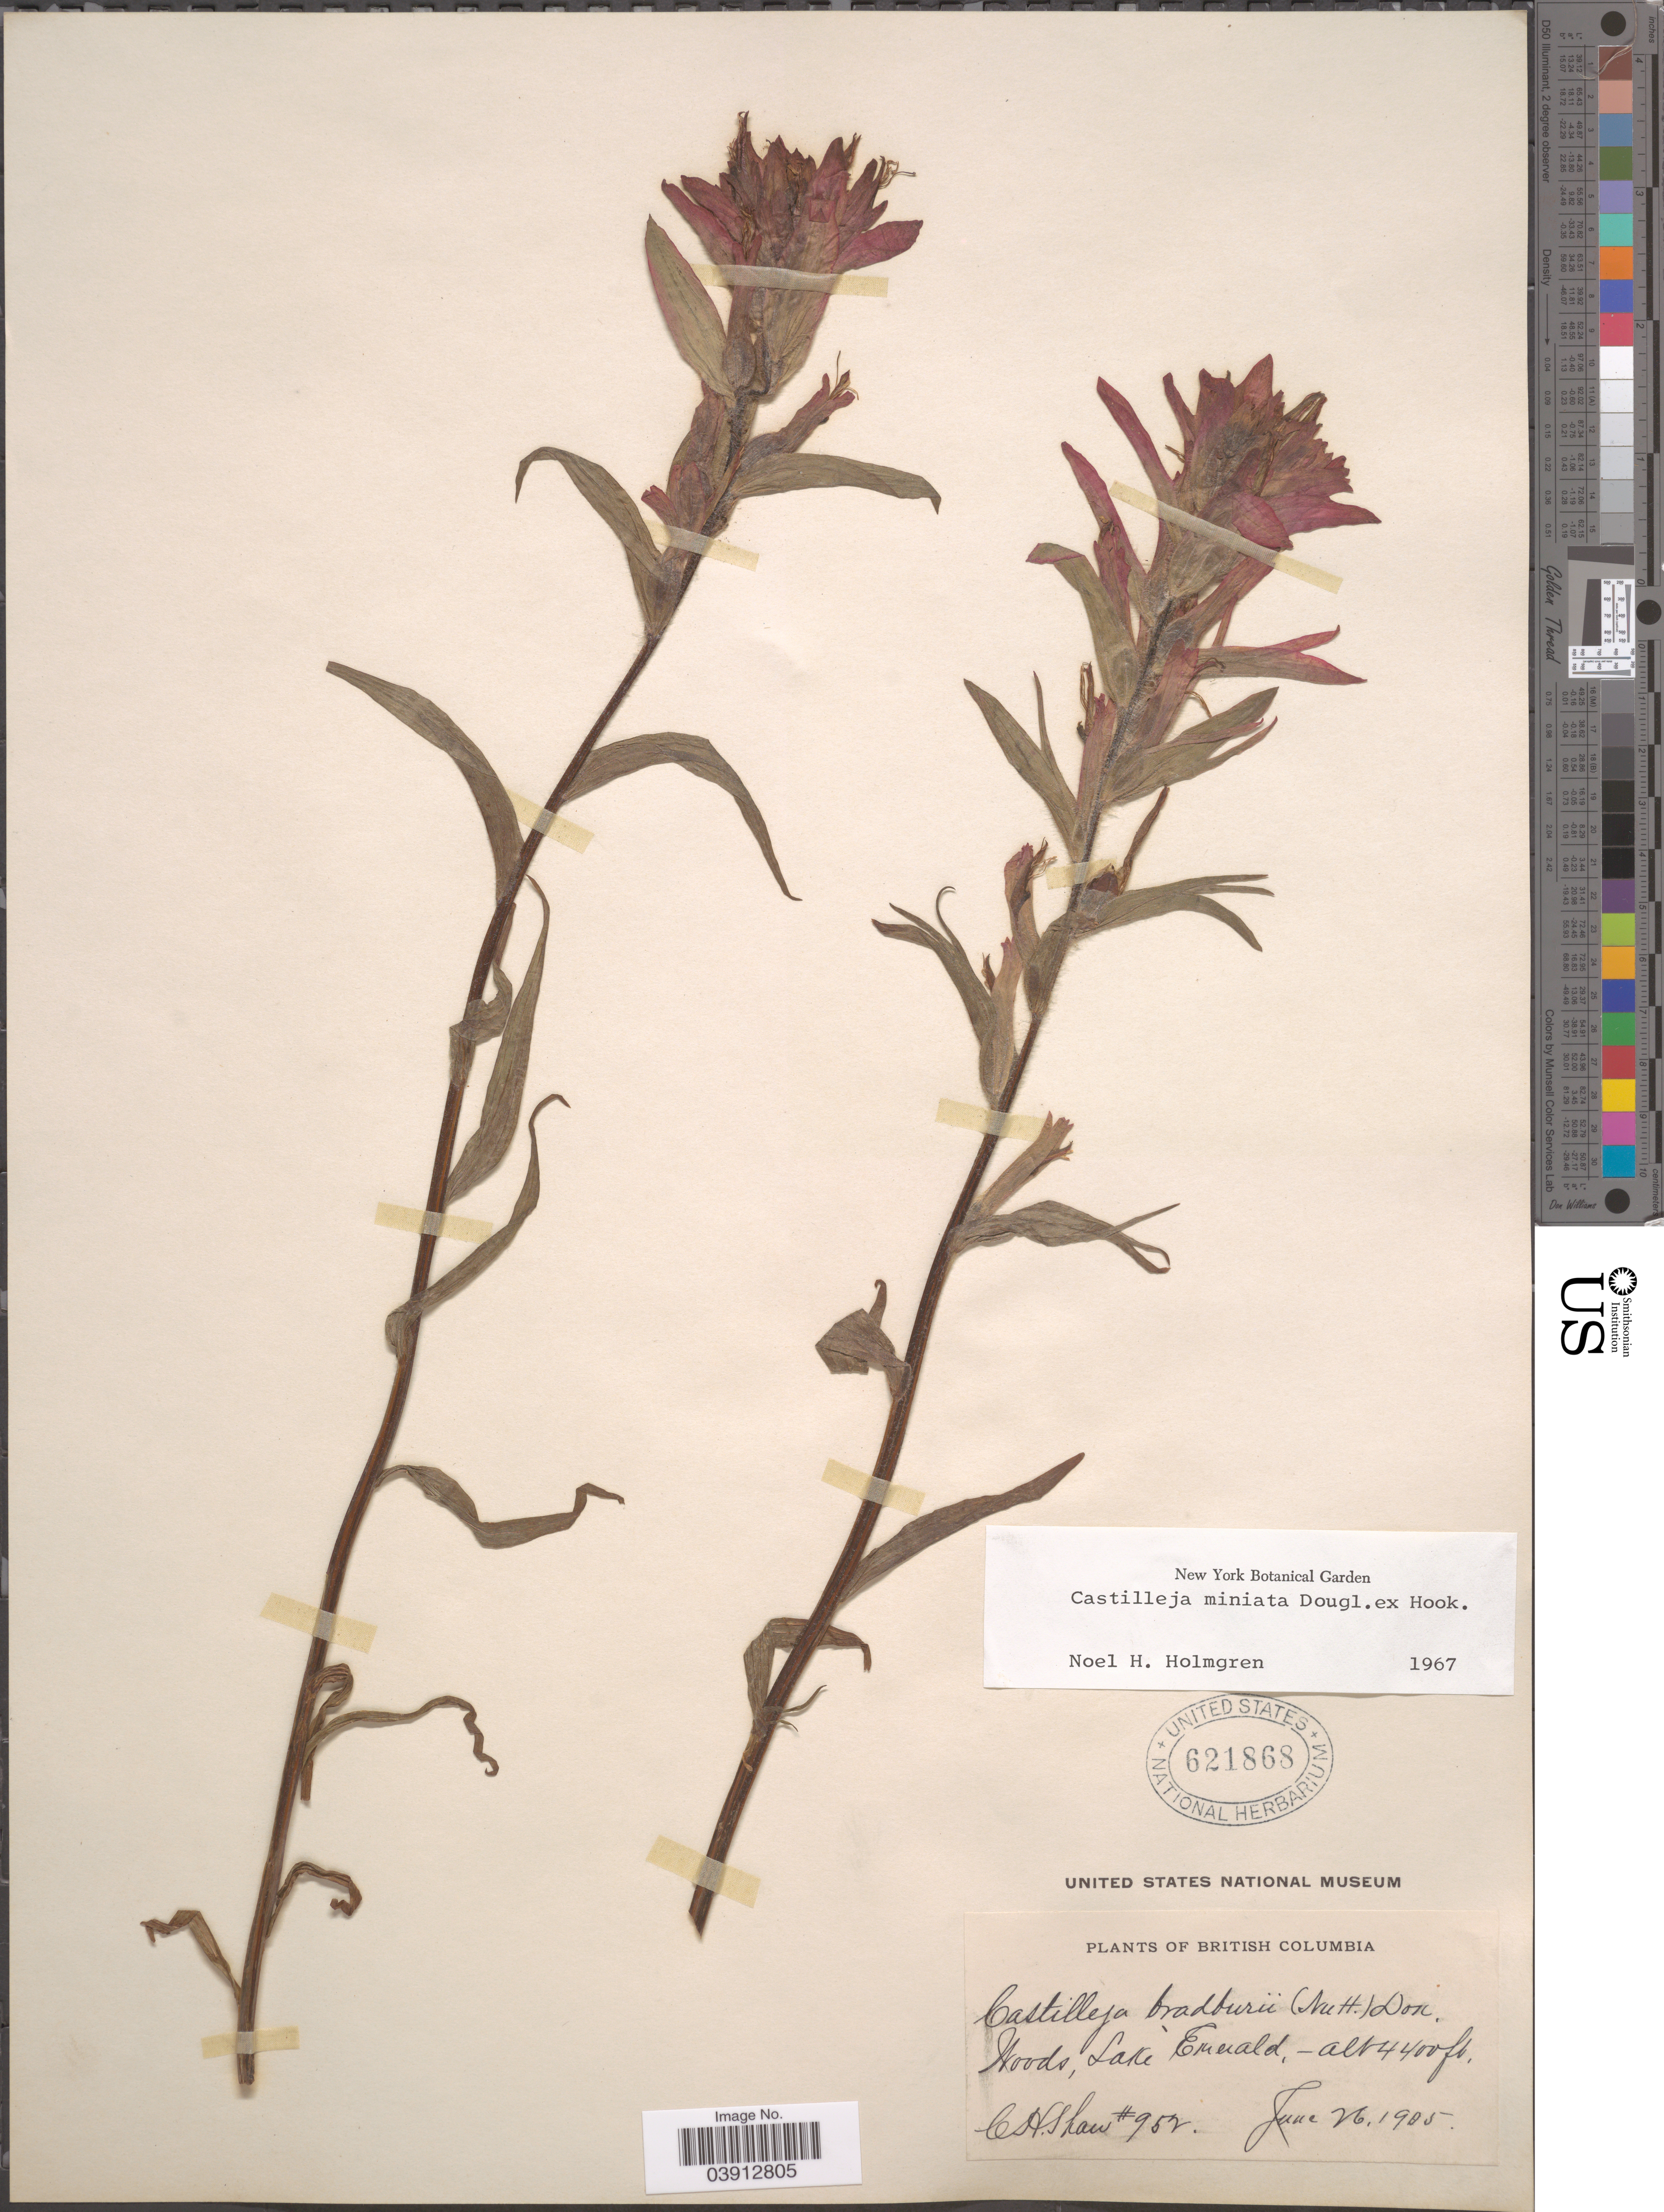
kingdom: Plantae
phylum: Tracheophyta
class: Magnoliopsida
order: Lamiales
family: Orobanchaceae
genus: Castilleja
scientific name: Castilleja miniata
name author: Douglas ex Hook.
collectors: C. H. Shaw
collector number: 952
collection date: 1905-06-26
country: Canada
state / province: British Columbia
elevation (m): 1341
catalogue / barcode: US 621868